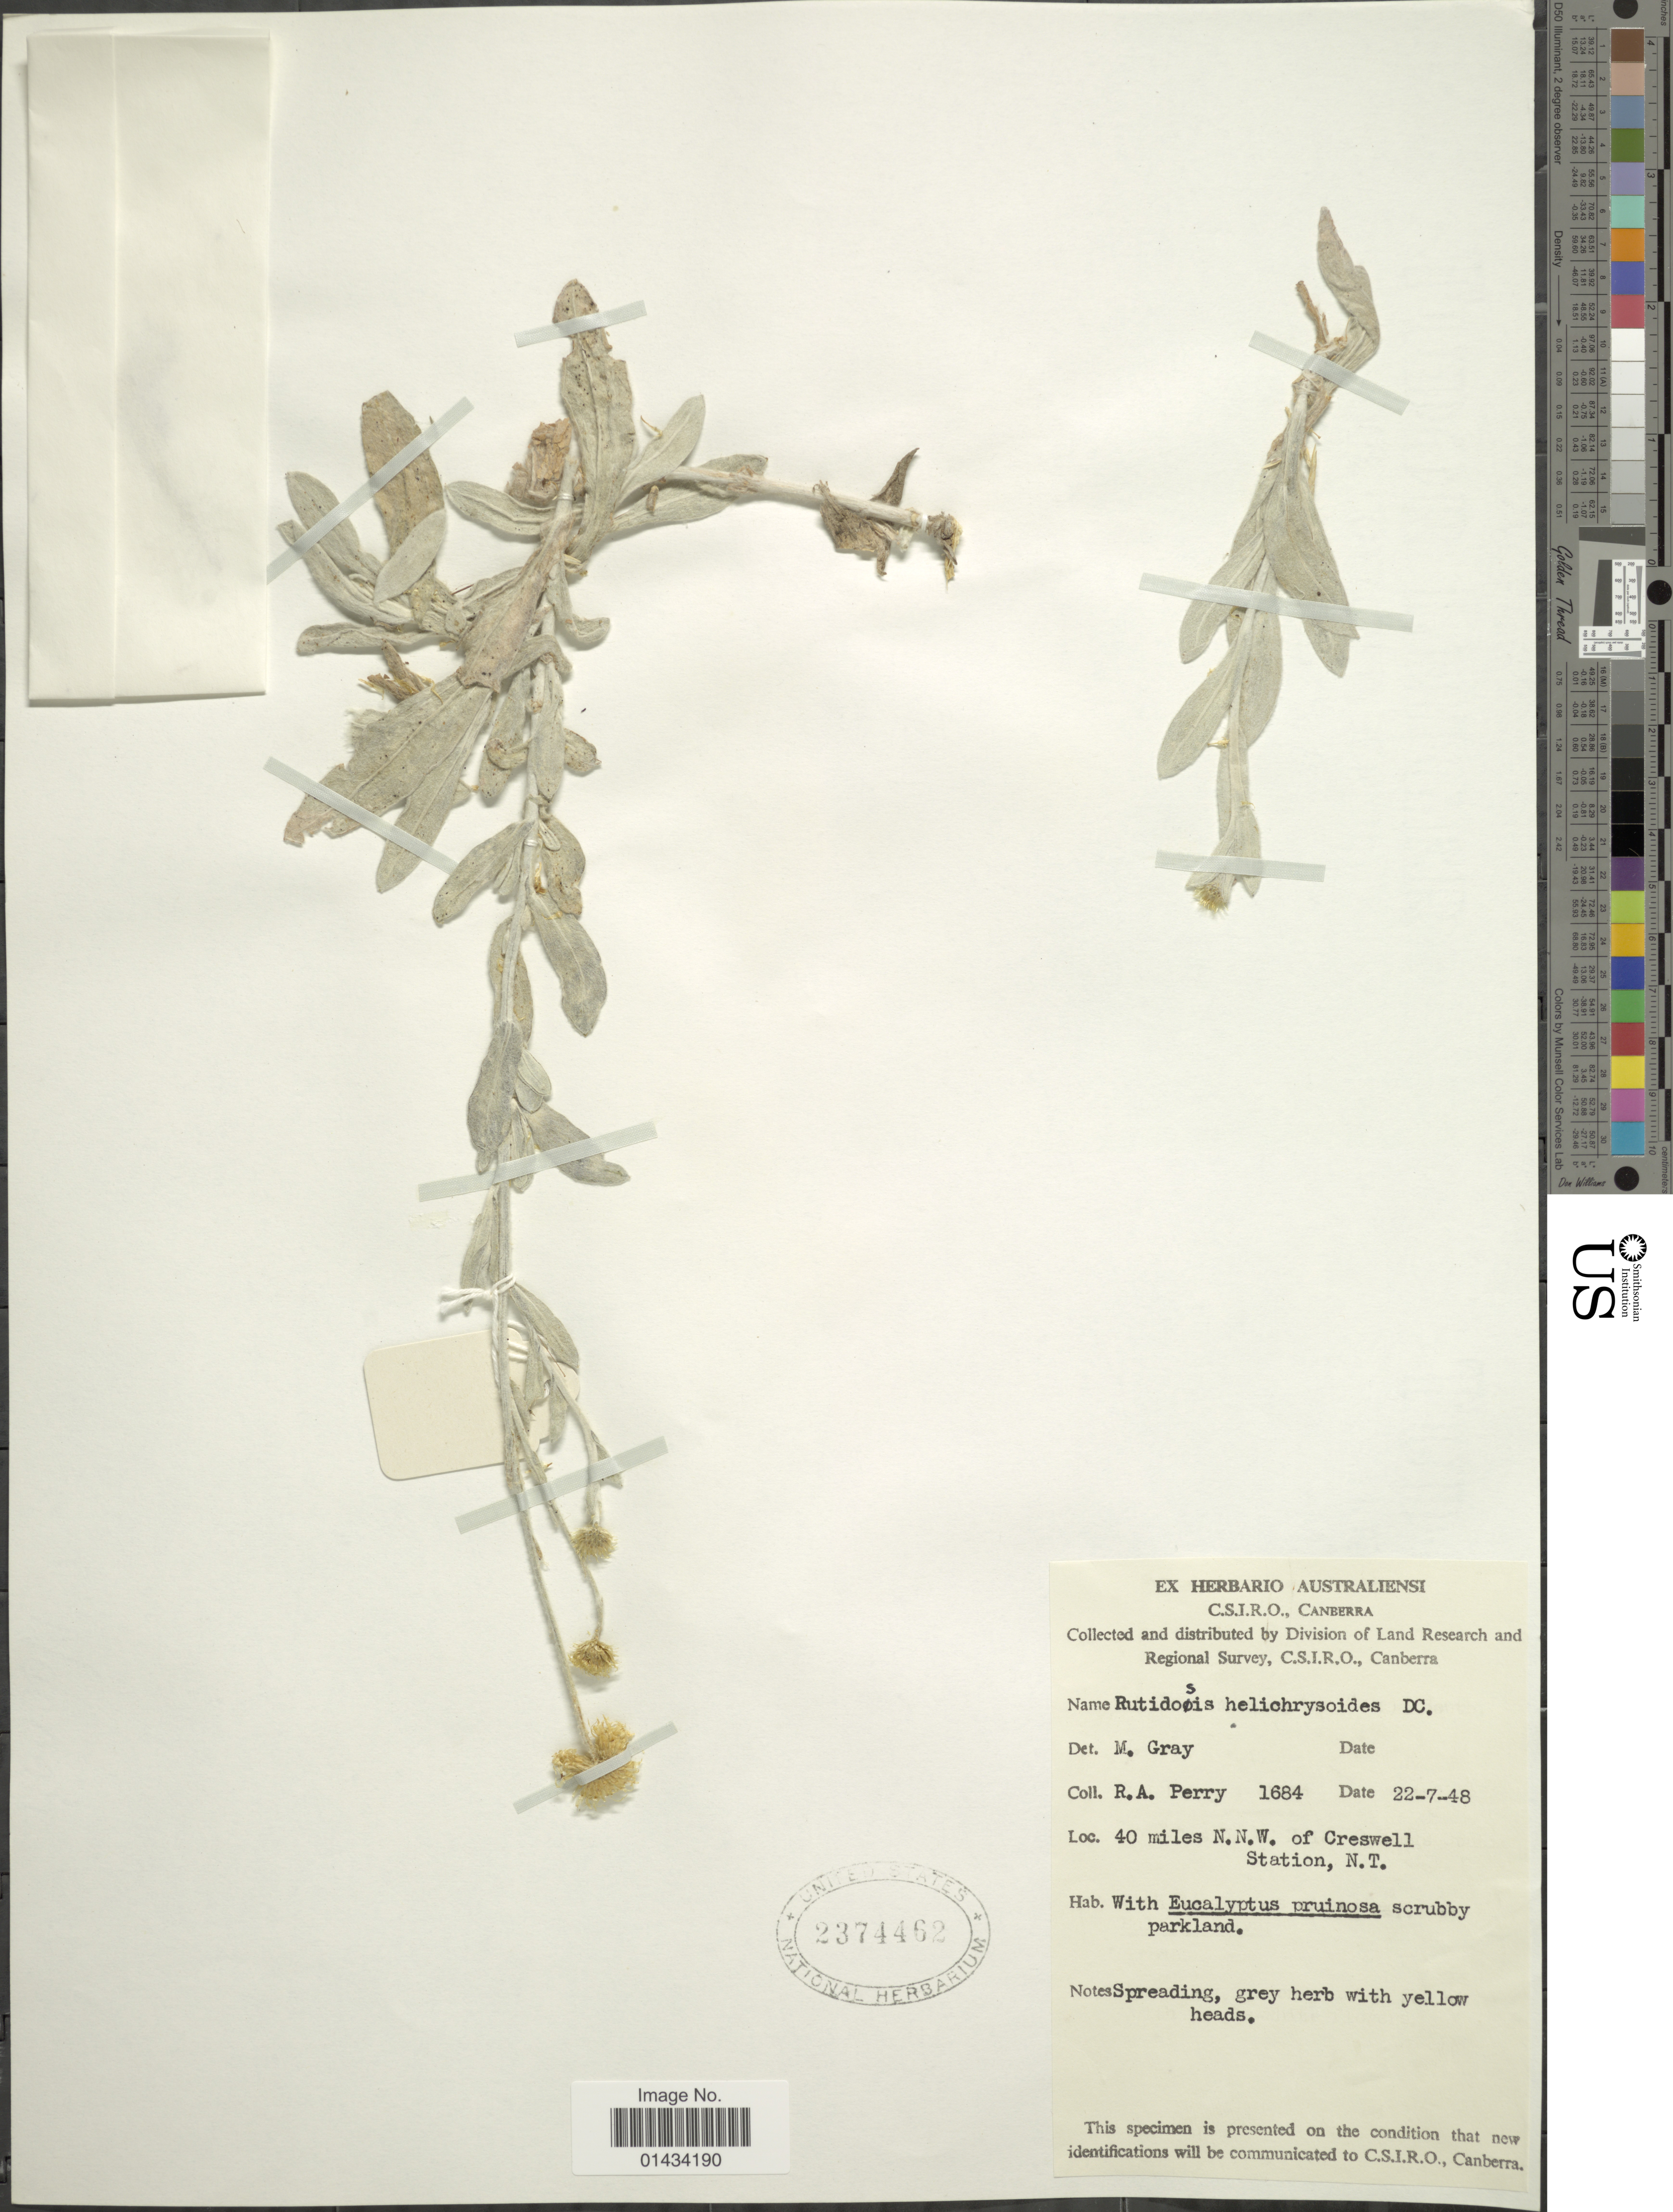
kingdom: Plantae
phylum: Tracheophyta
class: Magnoliopsida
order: Asterales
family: Asteraceae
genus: Rutidosis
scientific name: Rutidosis helichrysoides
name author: DC.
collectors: Perry, R. A.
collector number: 1684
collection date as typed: Transcribed d/m/y: 22/7/48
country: Australia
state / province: Northern Territory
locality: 40 miles N.N.W. of Creswell Station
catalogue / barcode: US 2374462